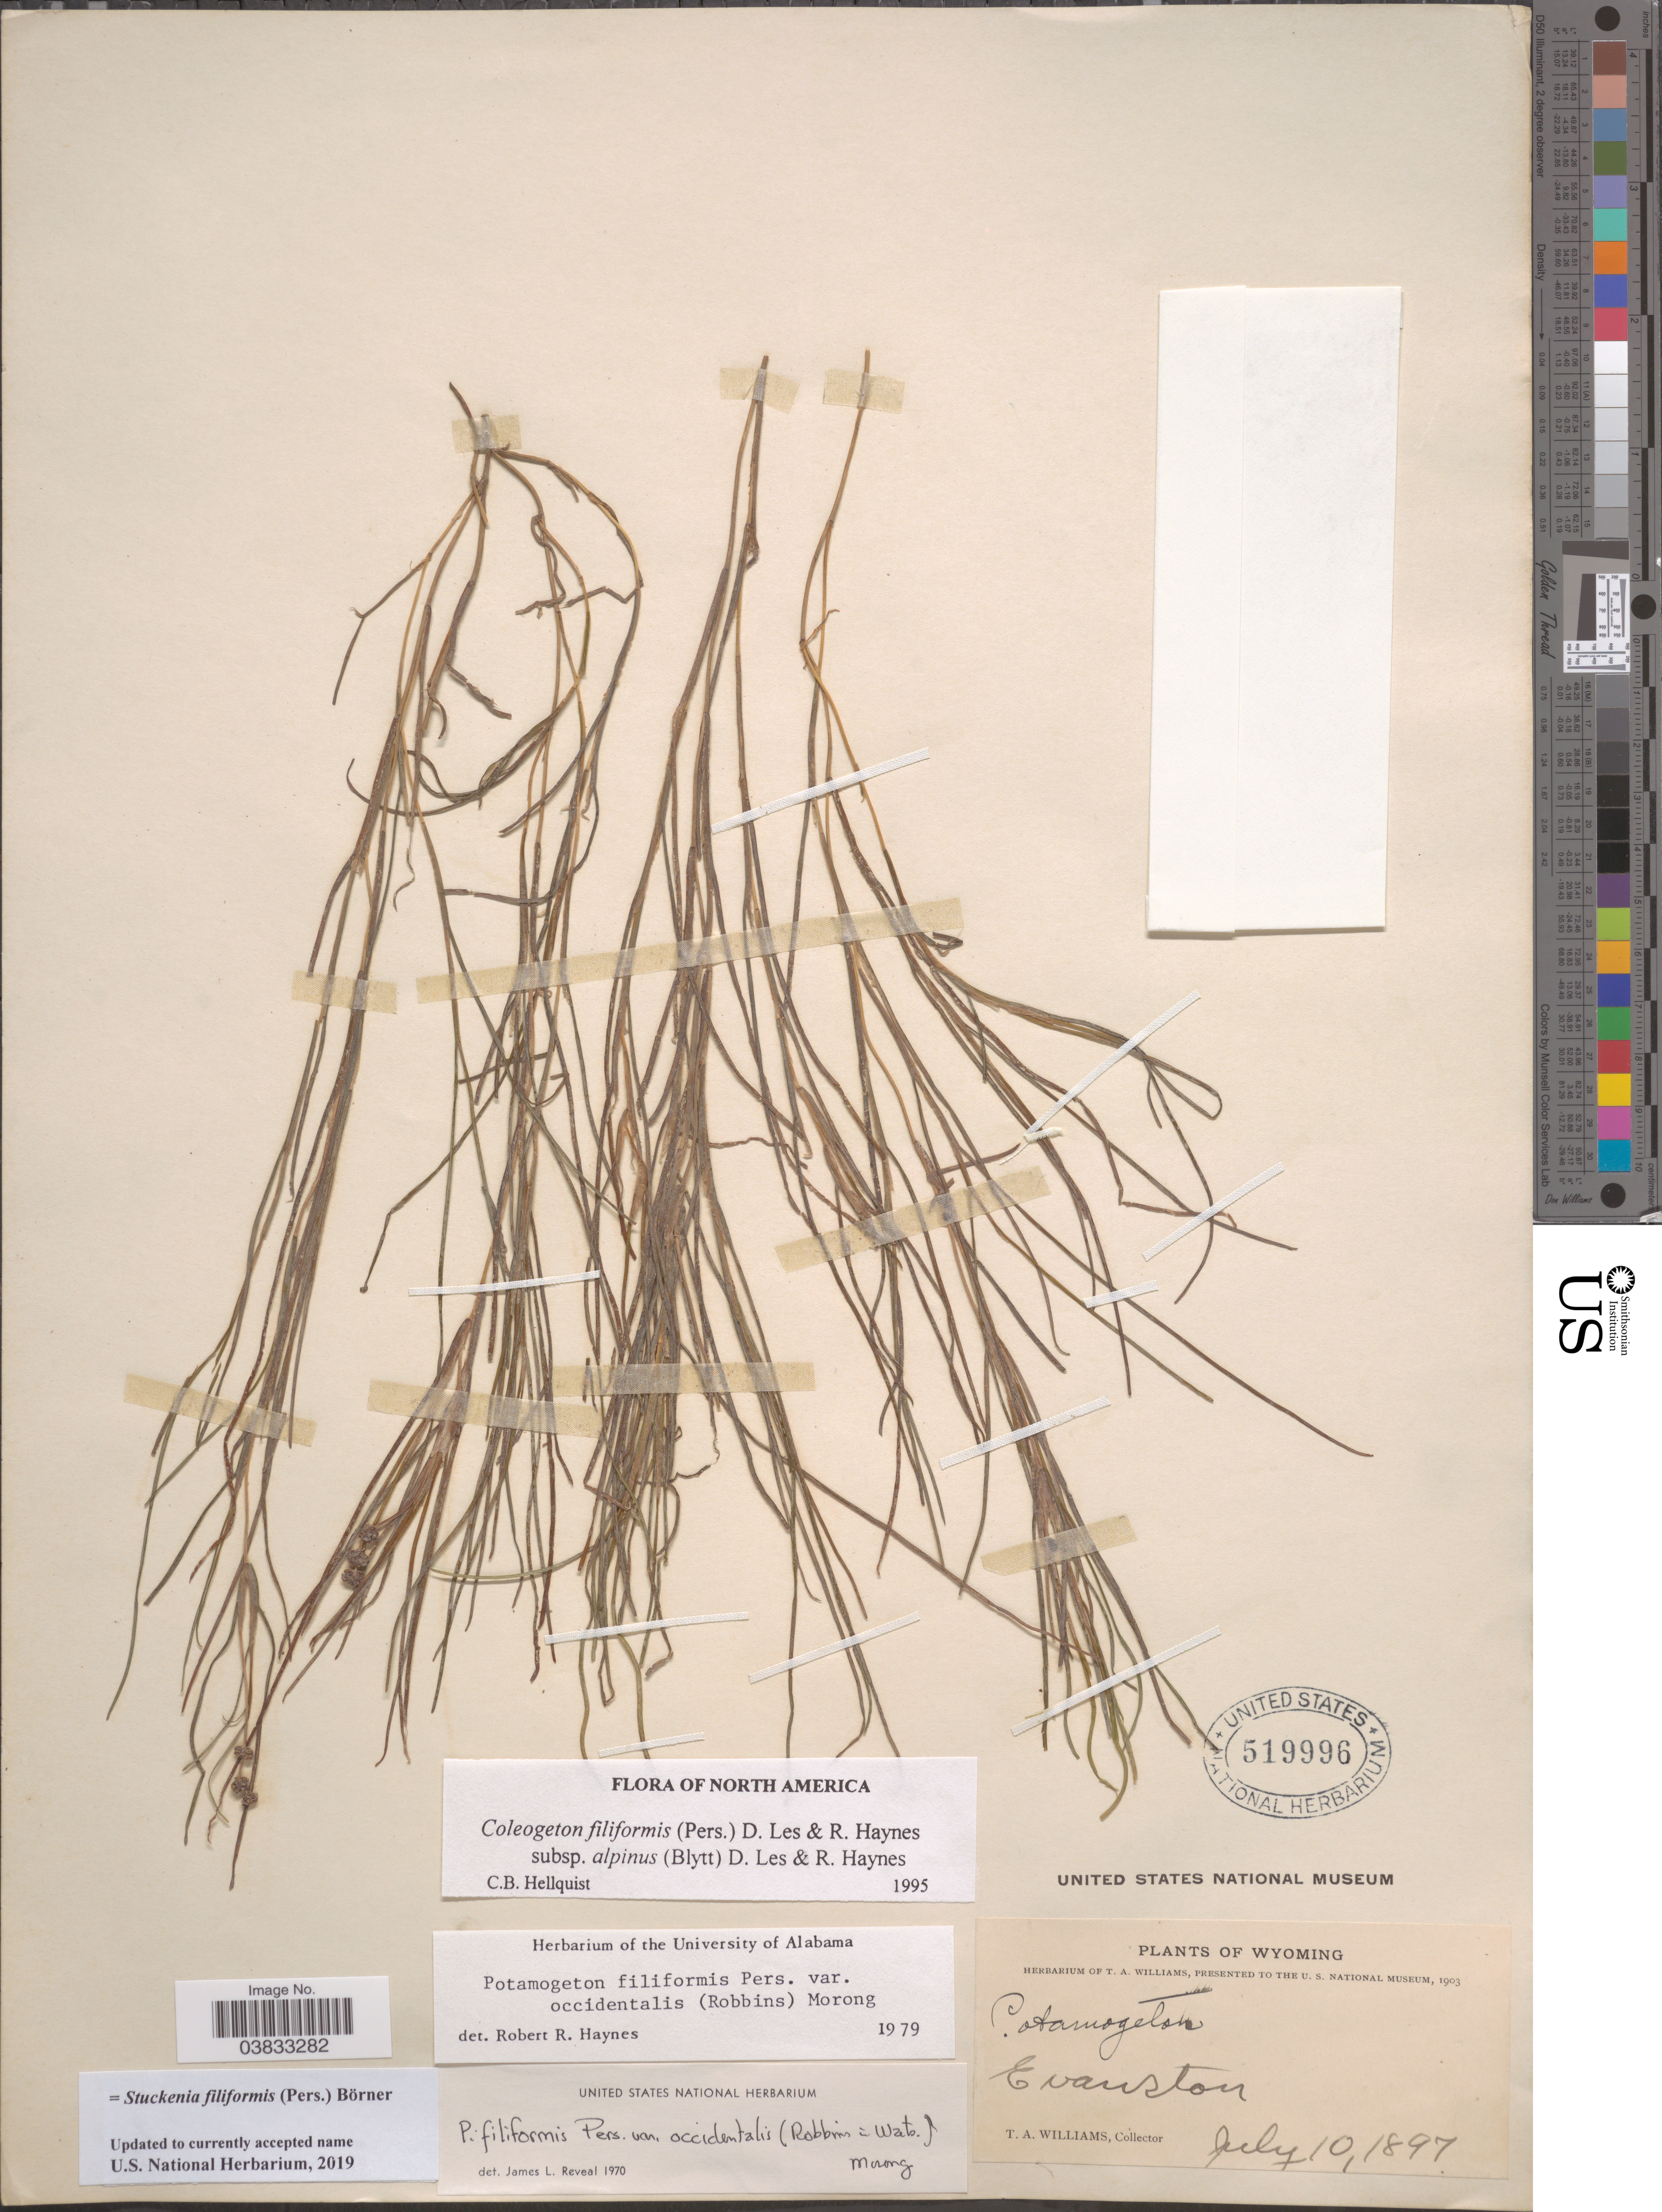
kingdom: Plantae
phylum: Tracheophyta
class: Liliopsida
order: Alismatales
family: Potamogetonaceae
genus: Stuckenia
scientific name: Stuckenia filiformis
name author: (Pers.) Börner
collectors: T. Williams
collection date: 1897-07-10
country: United States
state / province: Wyoming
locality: Evanston.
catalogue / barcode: US 519996